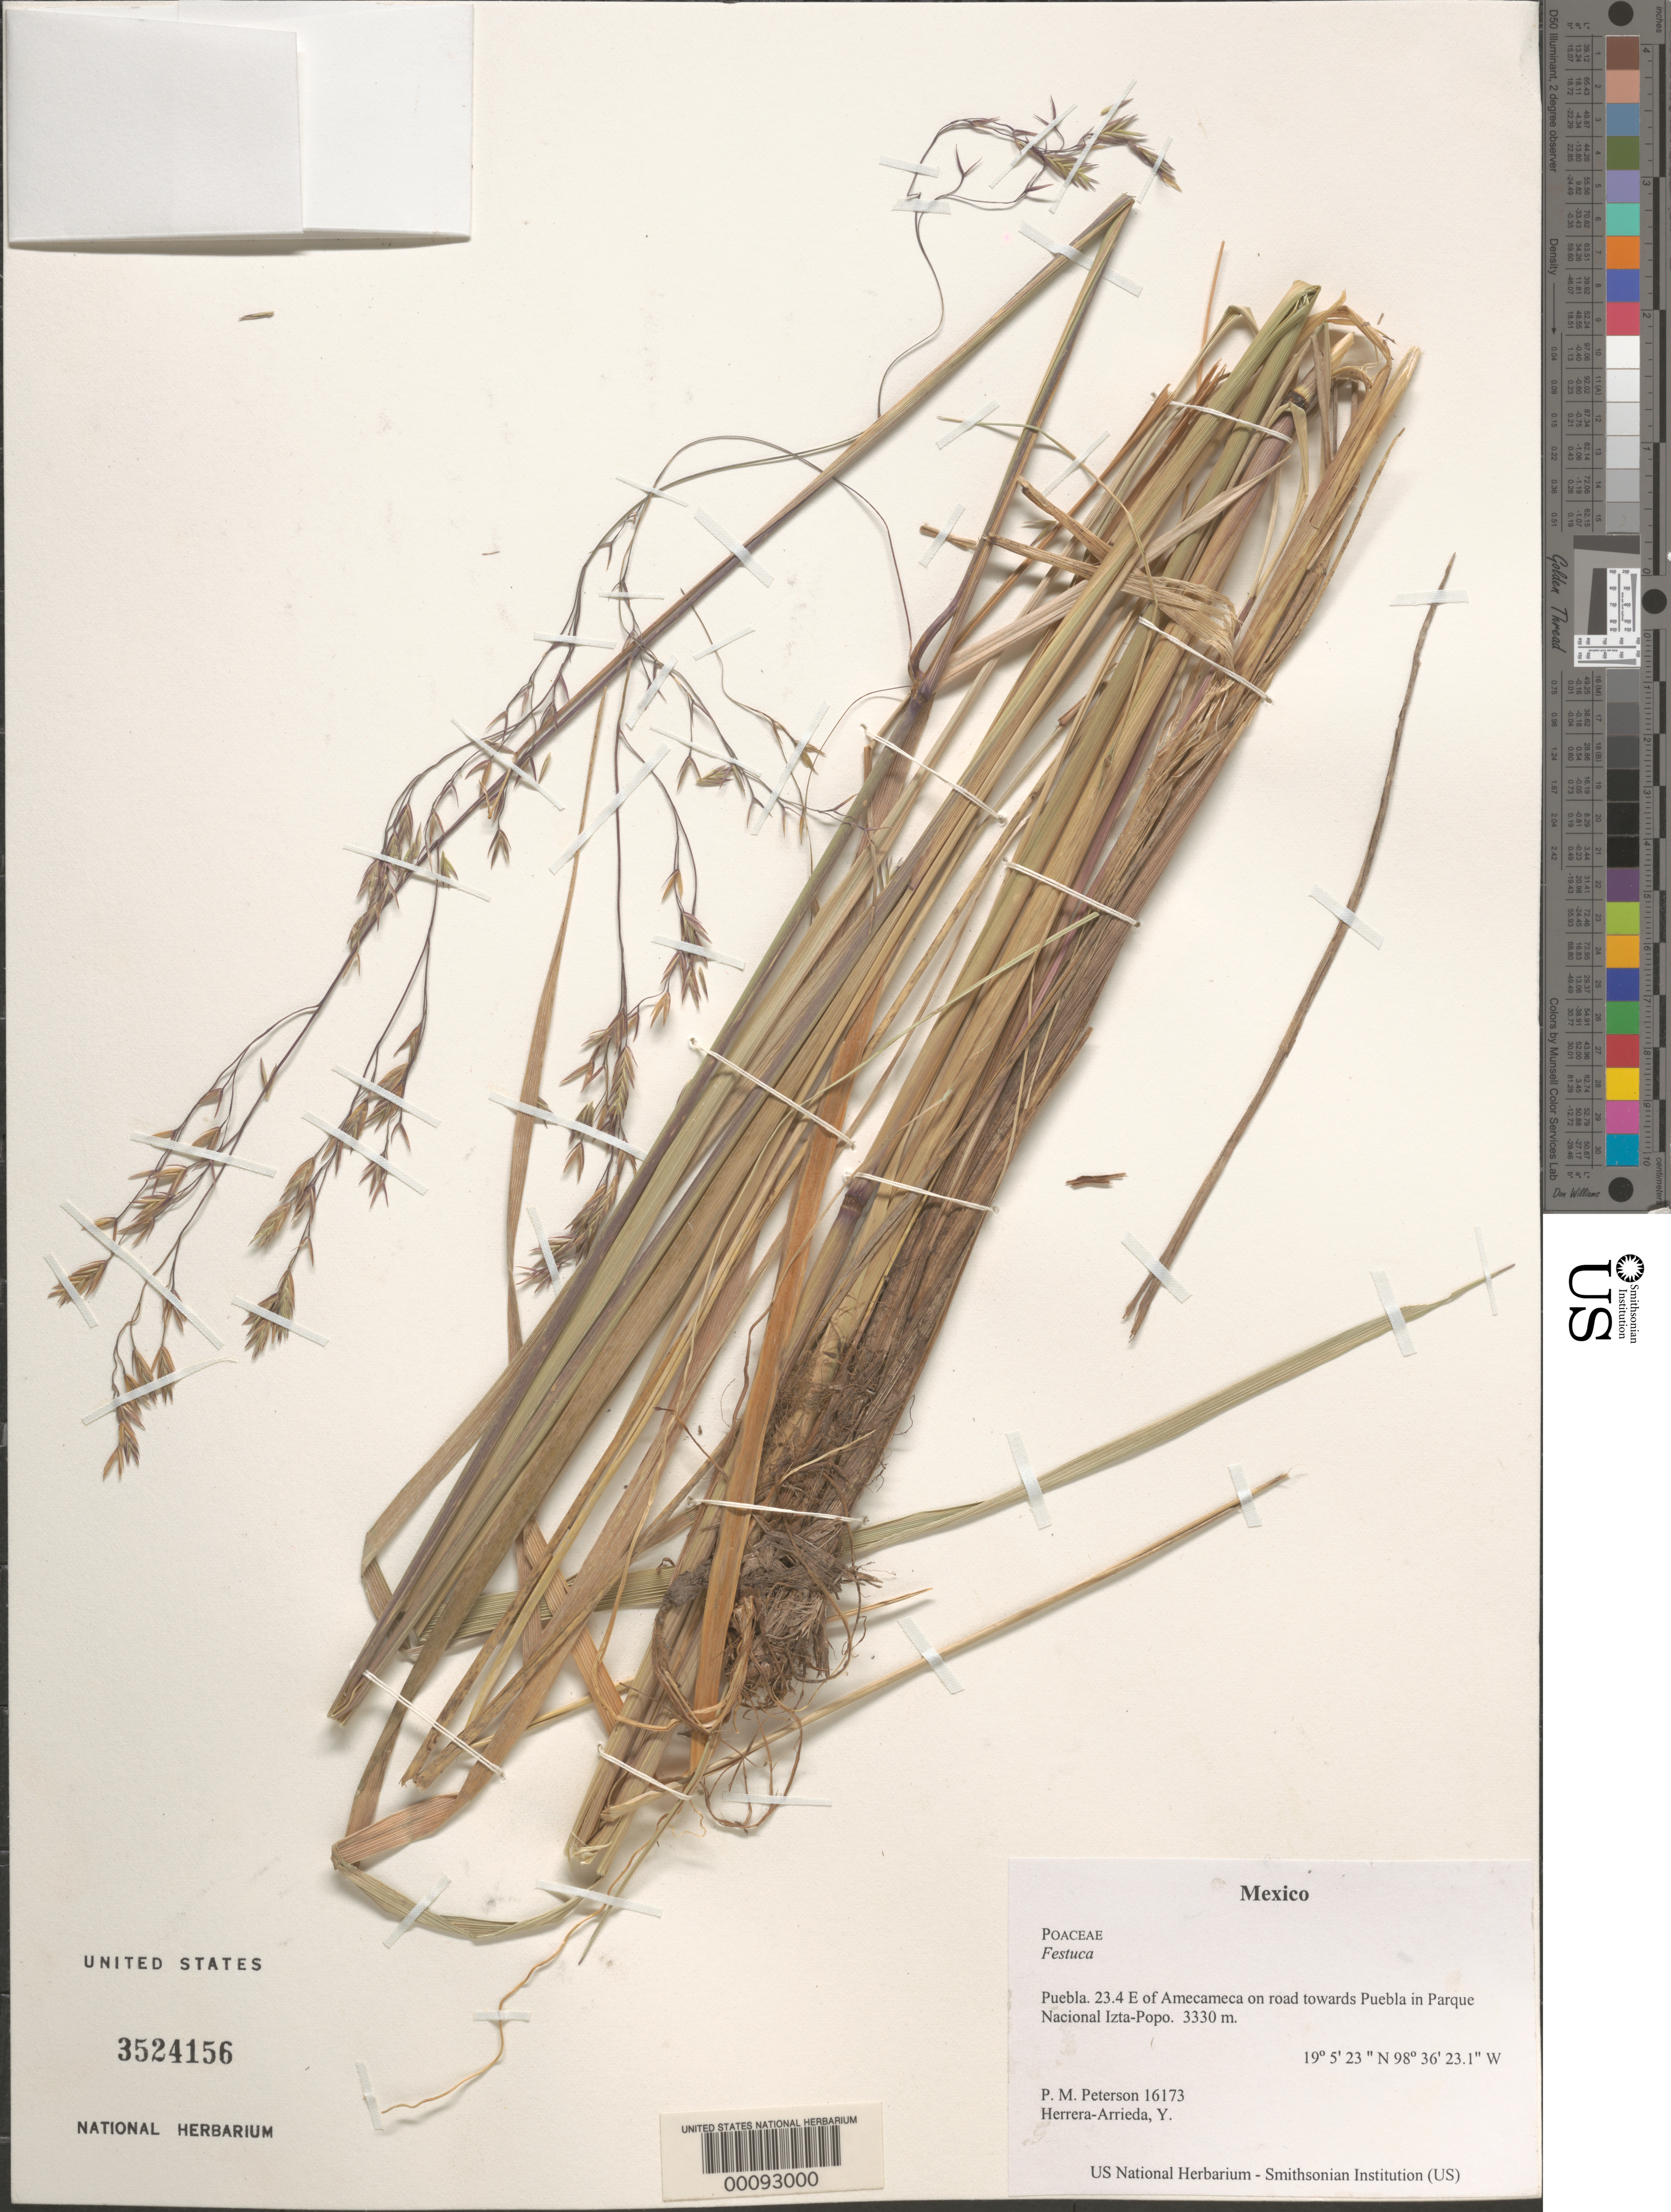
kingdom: Plantae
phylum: Tracheophyta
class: Liliopsida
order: Poales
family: Poaceae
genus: Festuca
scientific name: Festuca sp.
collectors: P. M. Peterson & Y. Herrera Arrieta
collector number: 16173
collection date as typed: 12 Oct 2001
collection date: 2001-10-12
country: Mexico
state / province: Puebla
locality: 23.4 E of Amecameca on road towards Puebla in Parque Nacional Izta-Popo.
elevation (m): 3330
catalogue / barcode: US 3524156